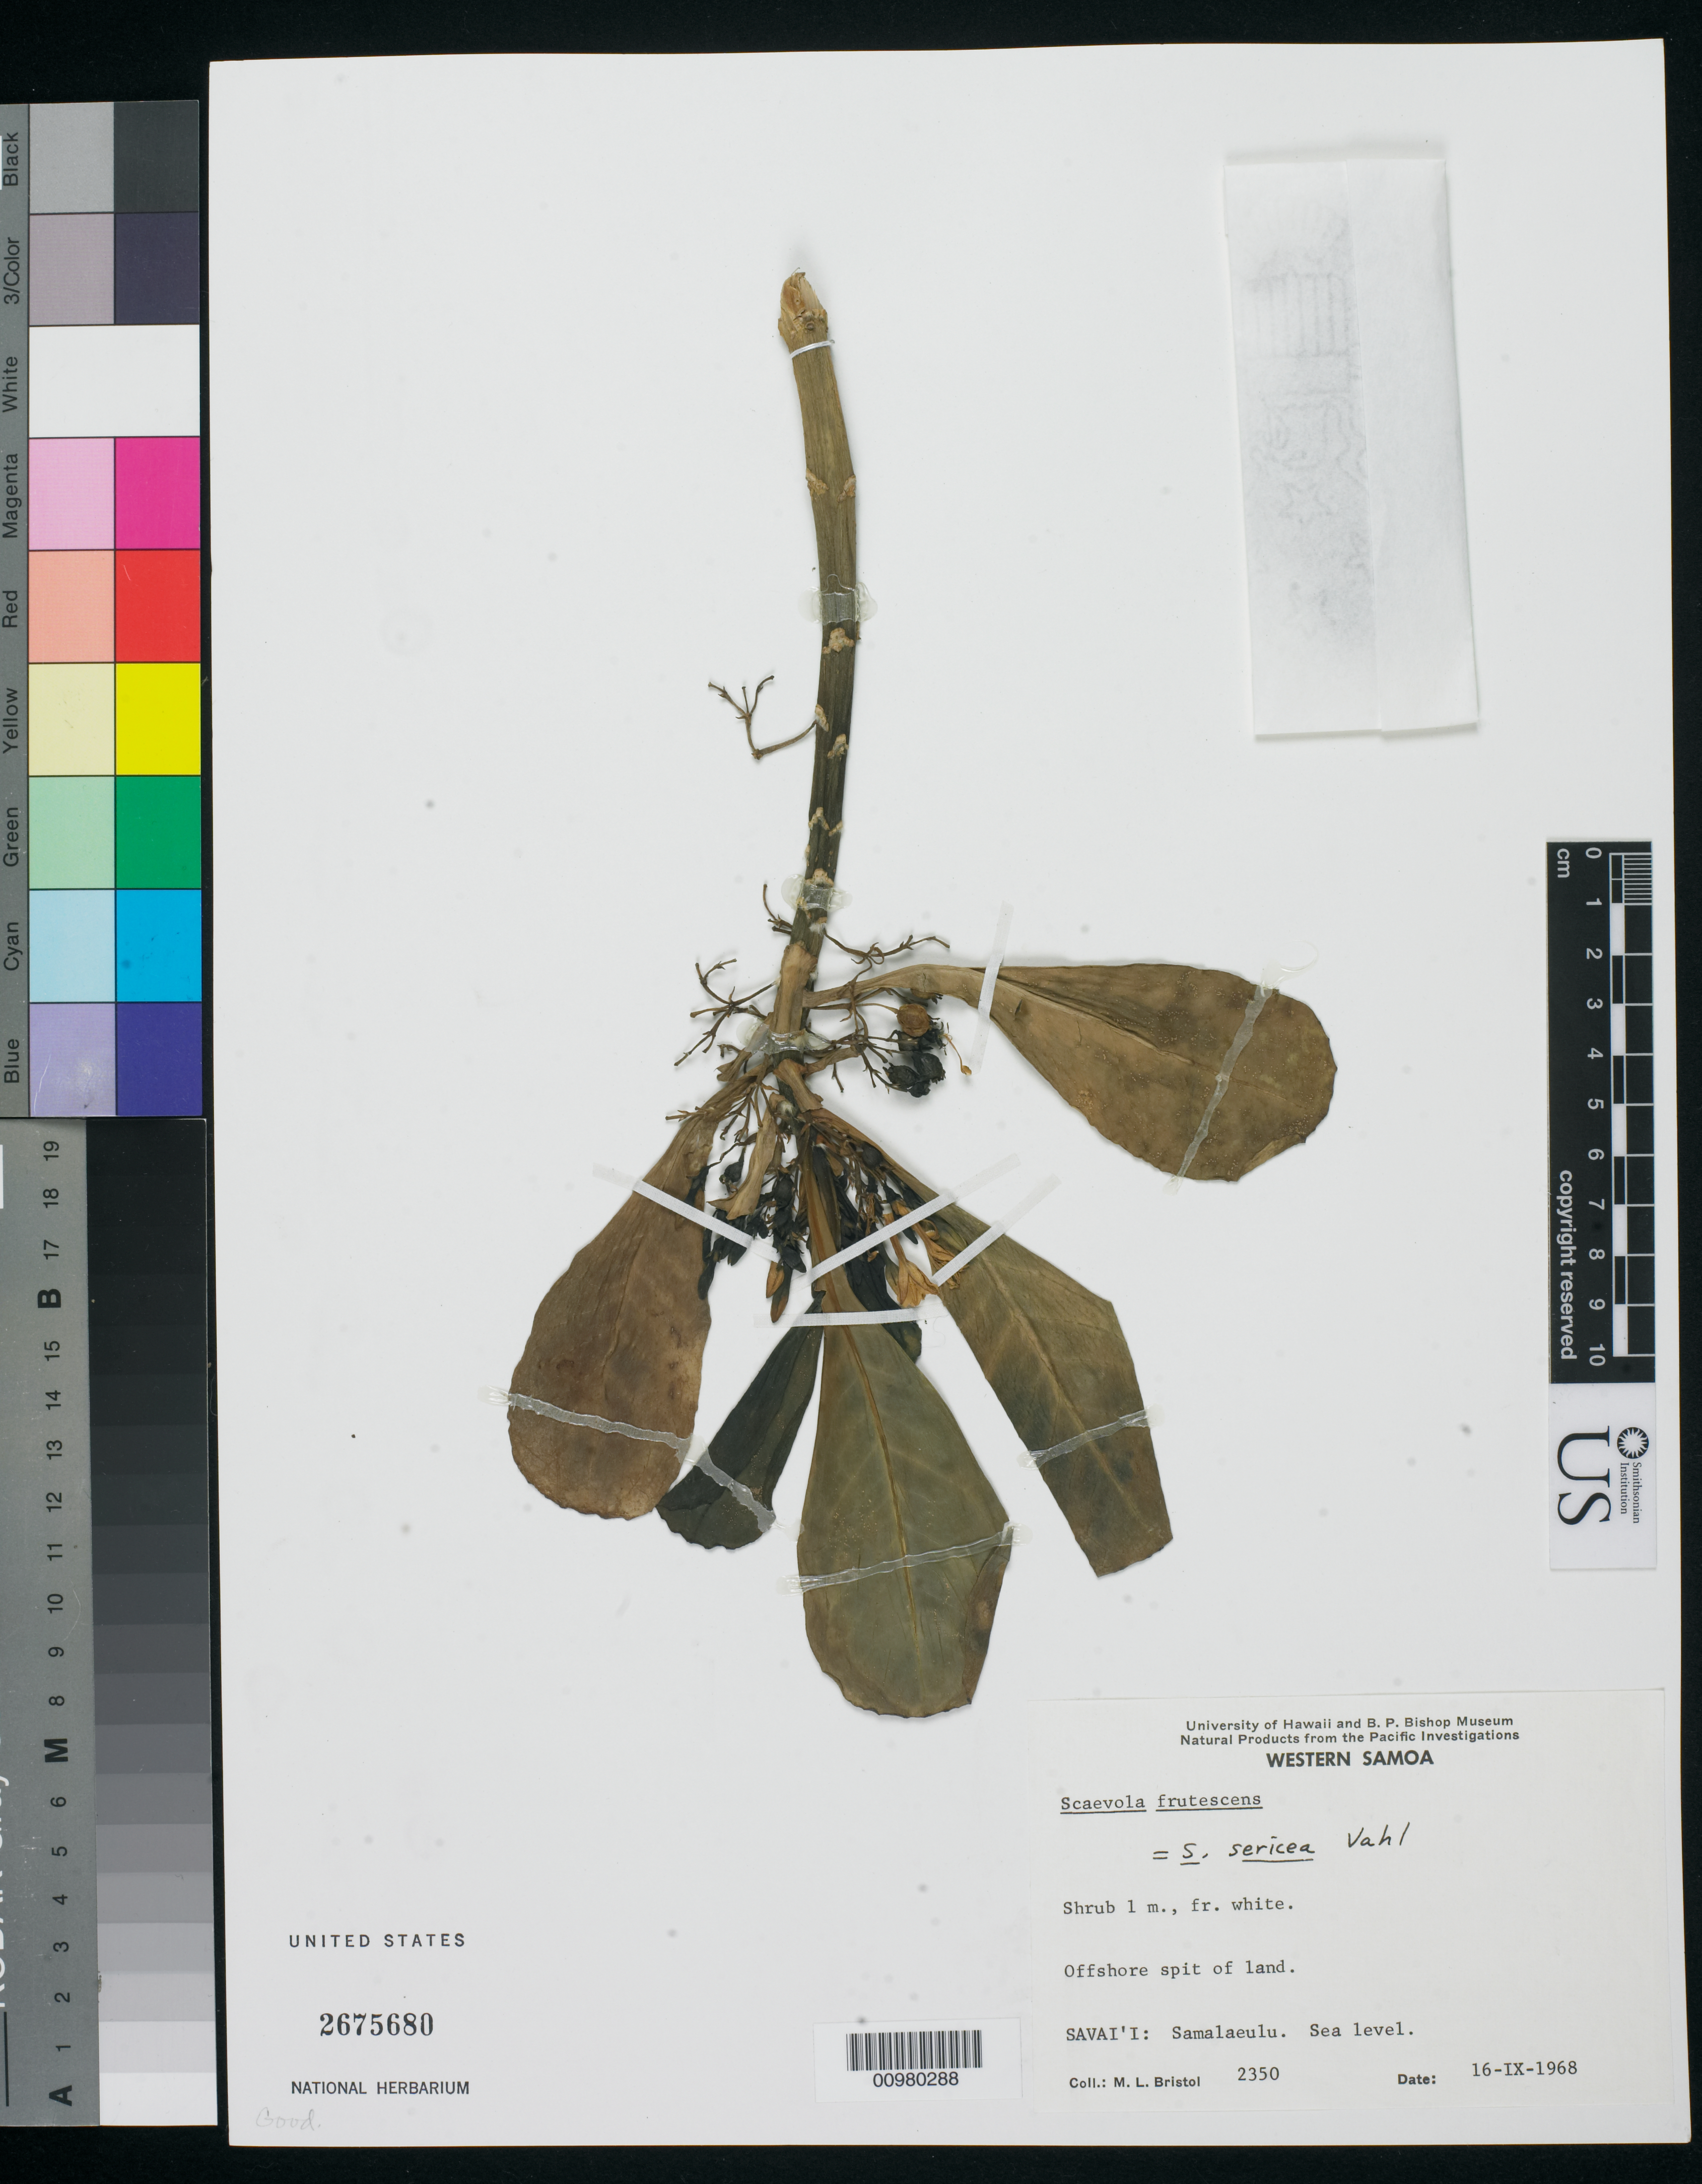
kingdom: Plantae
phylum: Tracheophyta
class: Magnoliopsida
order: Asterales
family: Goodeniaceae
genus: Scaevola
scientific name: Scaevola sericea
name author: Vahl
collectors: M. L. Bristol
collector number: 2350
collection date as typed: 16 Sep 1968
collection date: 1968-09-16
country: Samoa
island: Savai'i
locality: Savai'i: Samalaeulu. Sea level. Offshore spit of land.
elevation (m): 0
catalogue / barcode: US 2675780